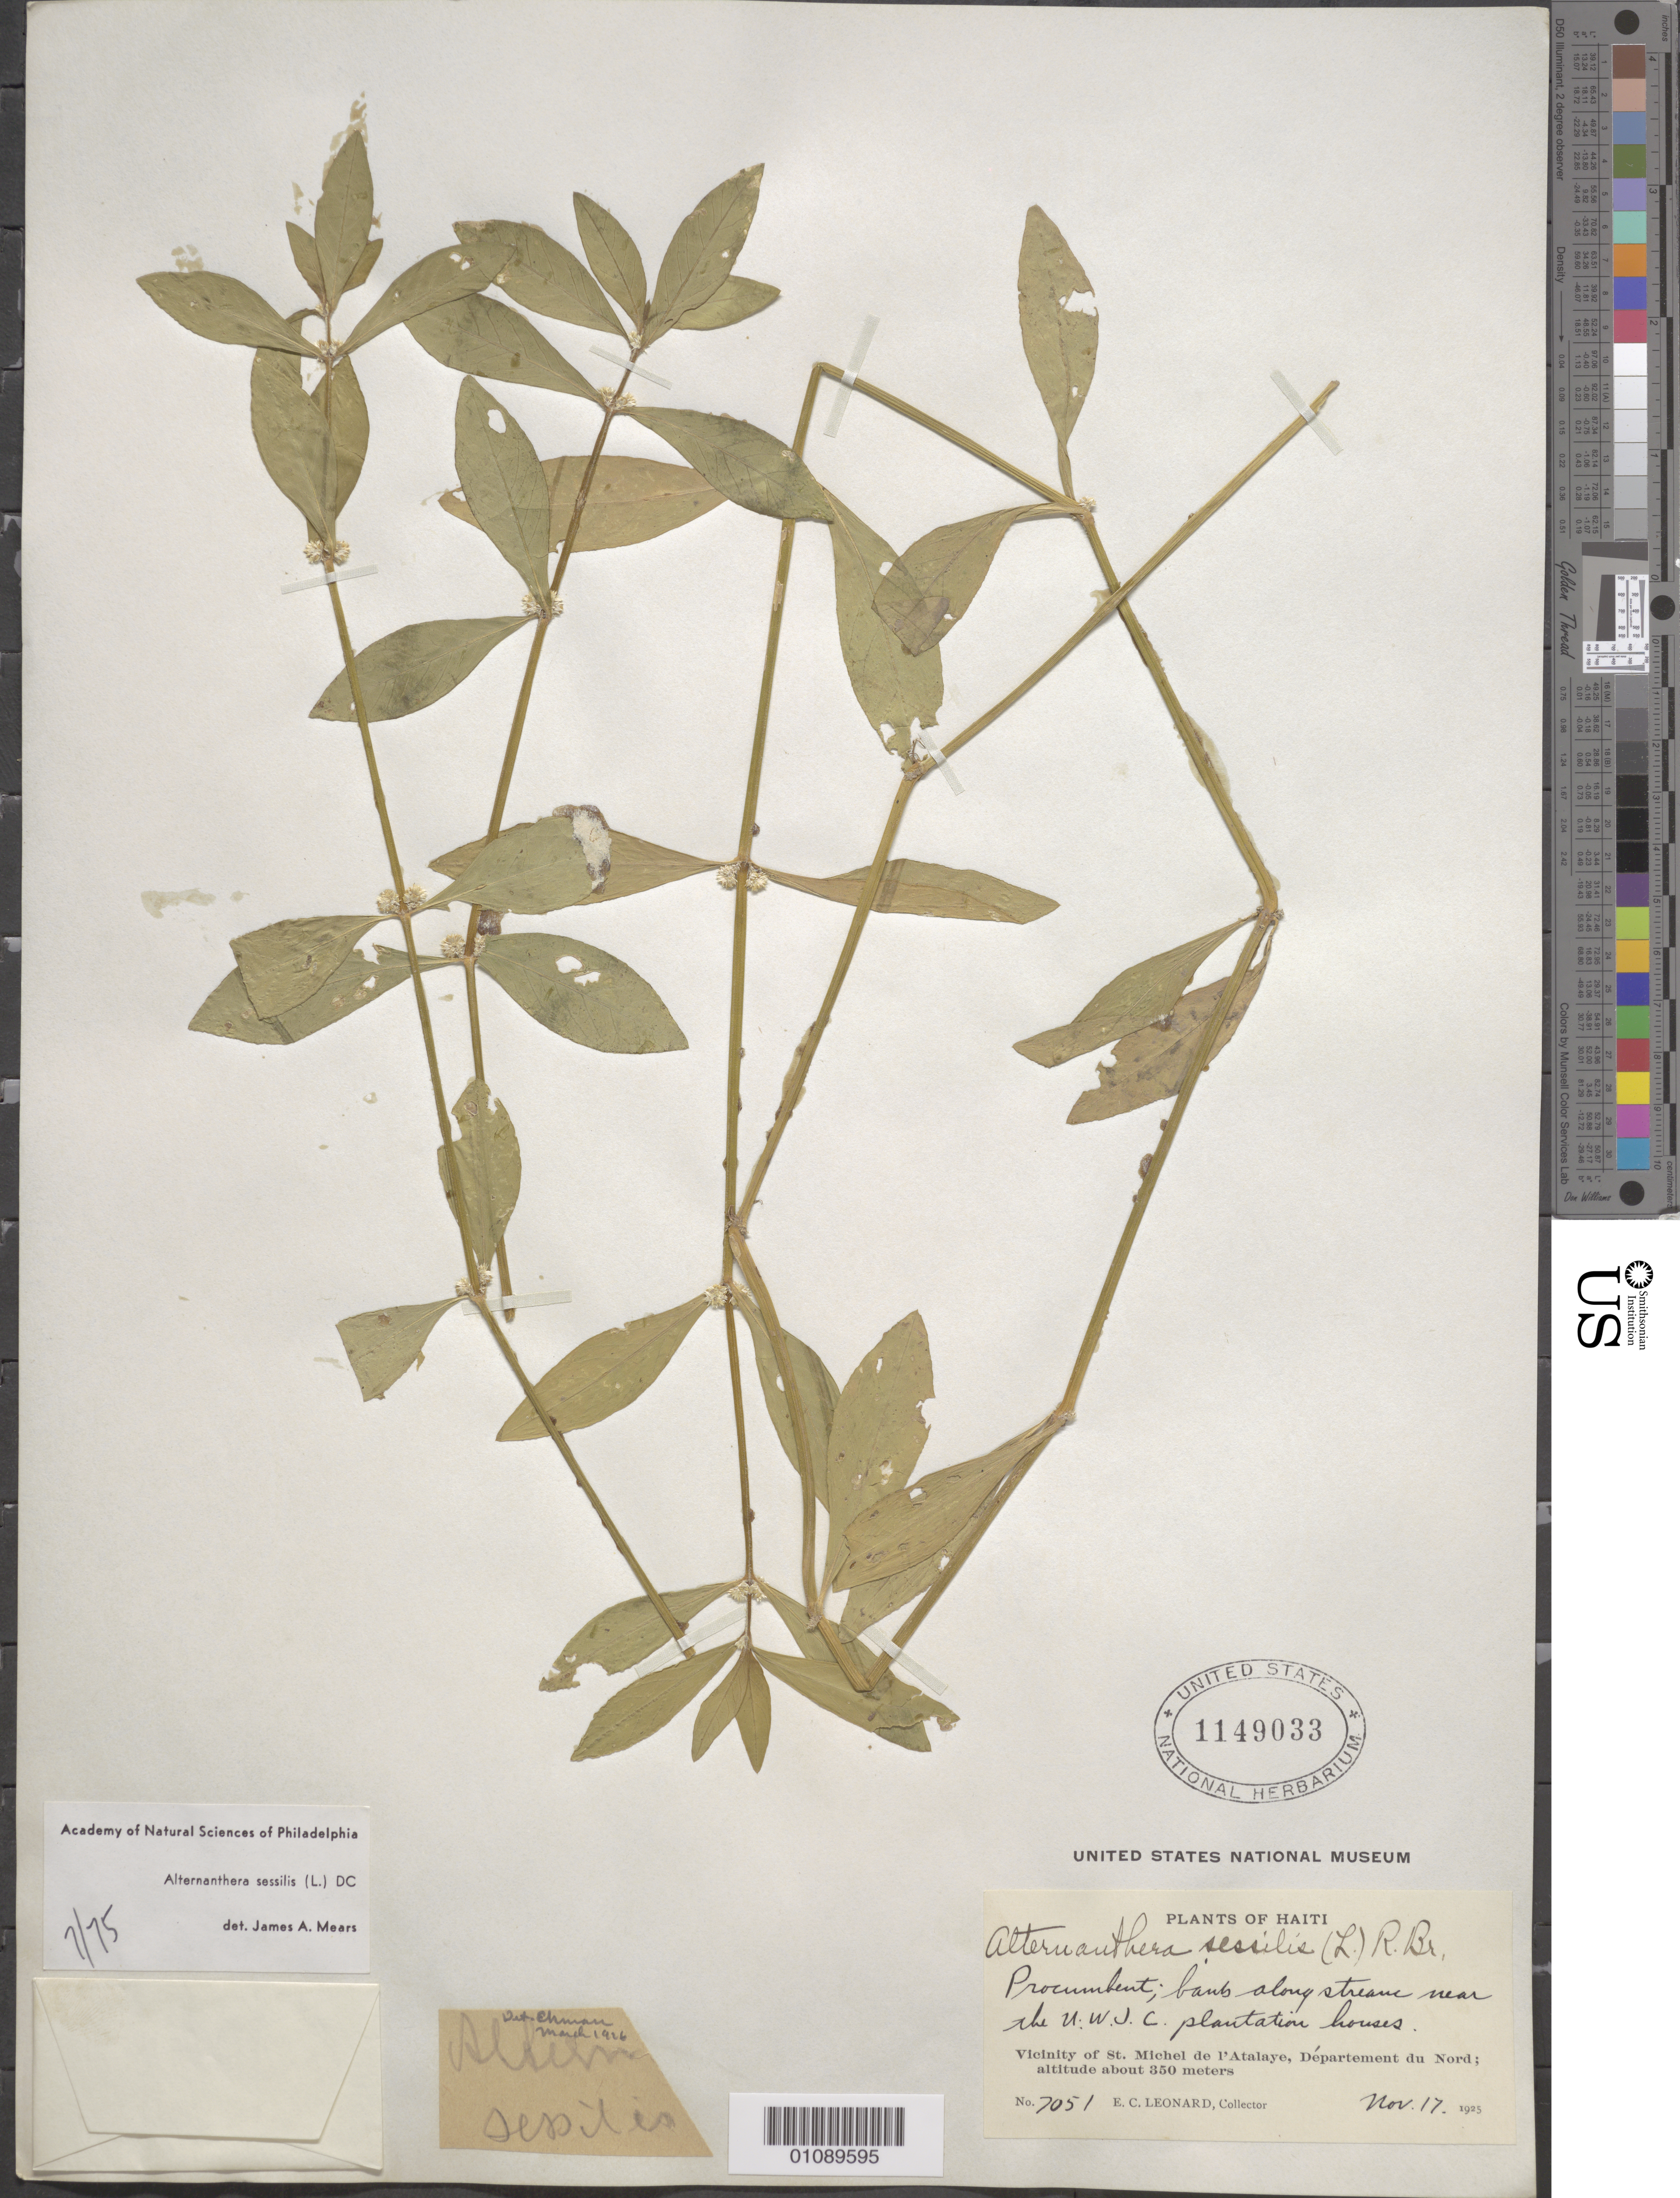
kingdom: Plantae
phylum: Tracheophyta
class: Magnoliopsida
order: Caryophyllales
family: Amaranthaceae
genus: Alternanthera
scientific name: Alternanthera sessilis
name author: (L.) DC.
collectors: E. C. Leonard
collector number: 7051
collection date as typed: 17 Nov 1925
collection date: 1925-11-17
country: Haiti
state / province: Nord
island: Hispaniola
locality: Vicinity of St. Michel de l'Atalaye. Near the U.W.J.C. plantation houses.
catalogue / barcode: US 1149033